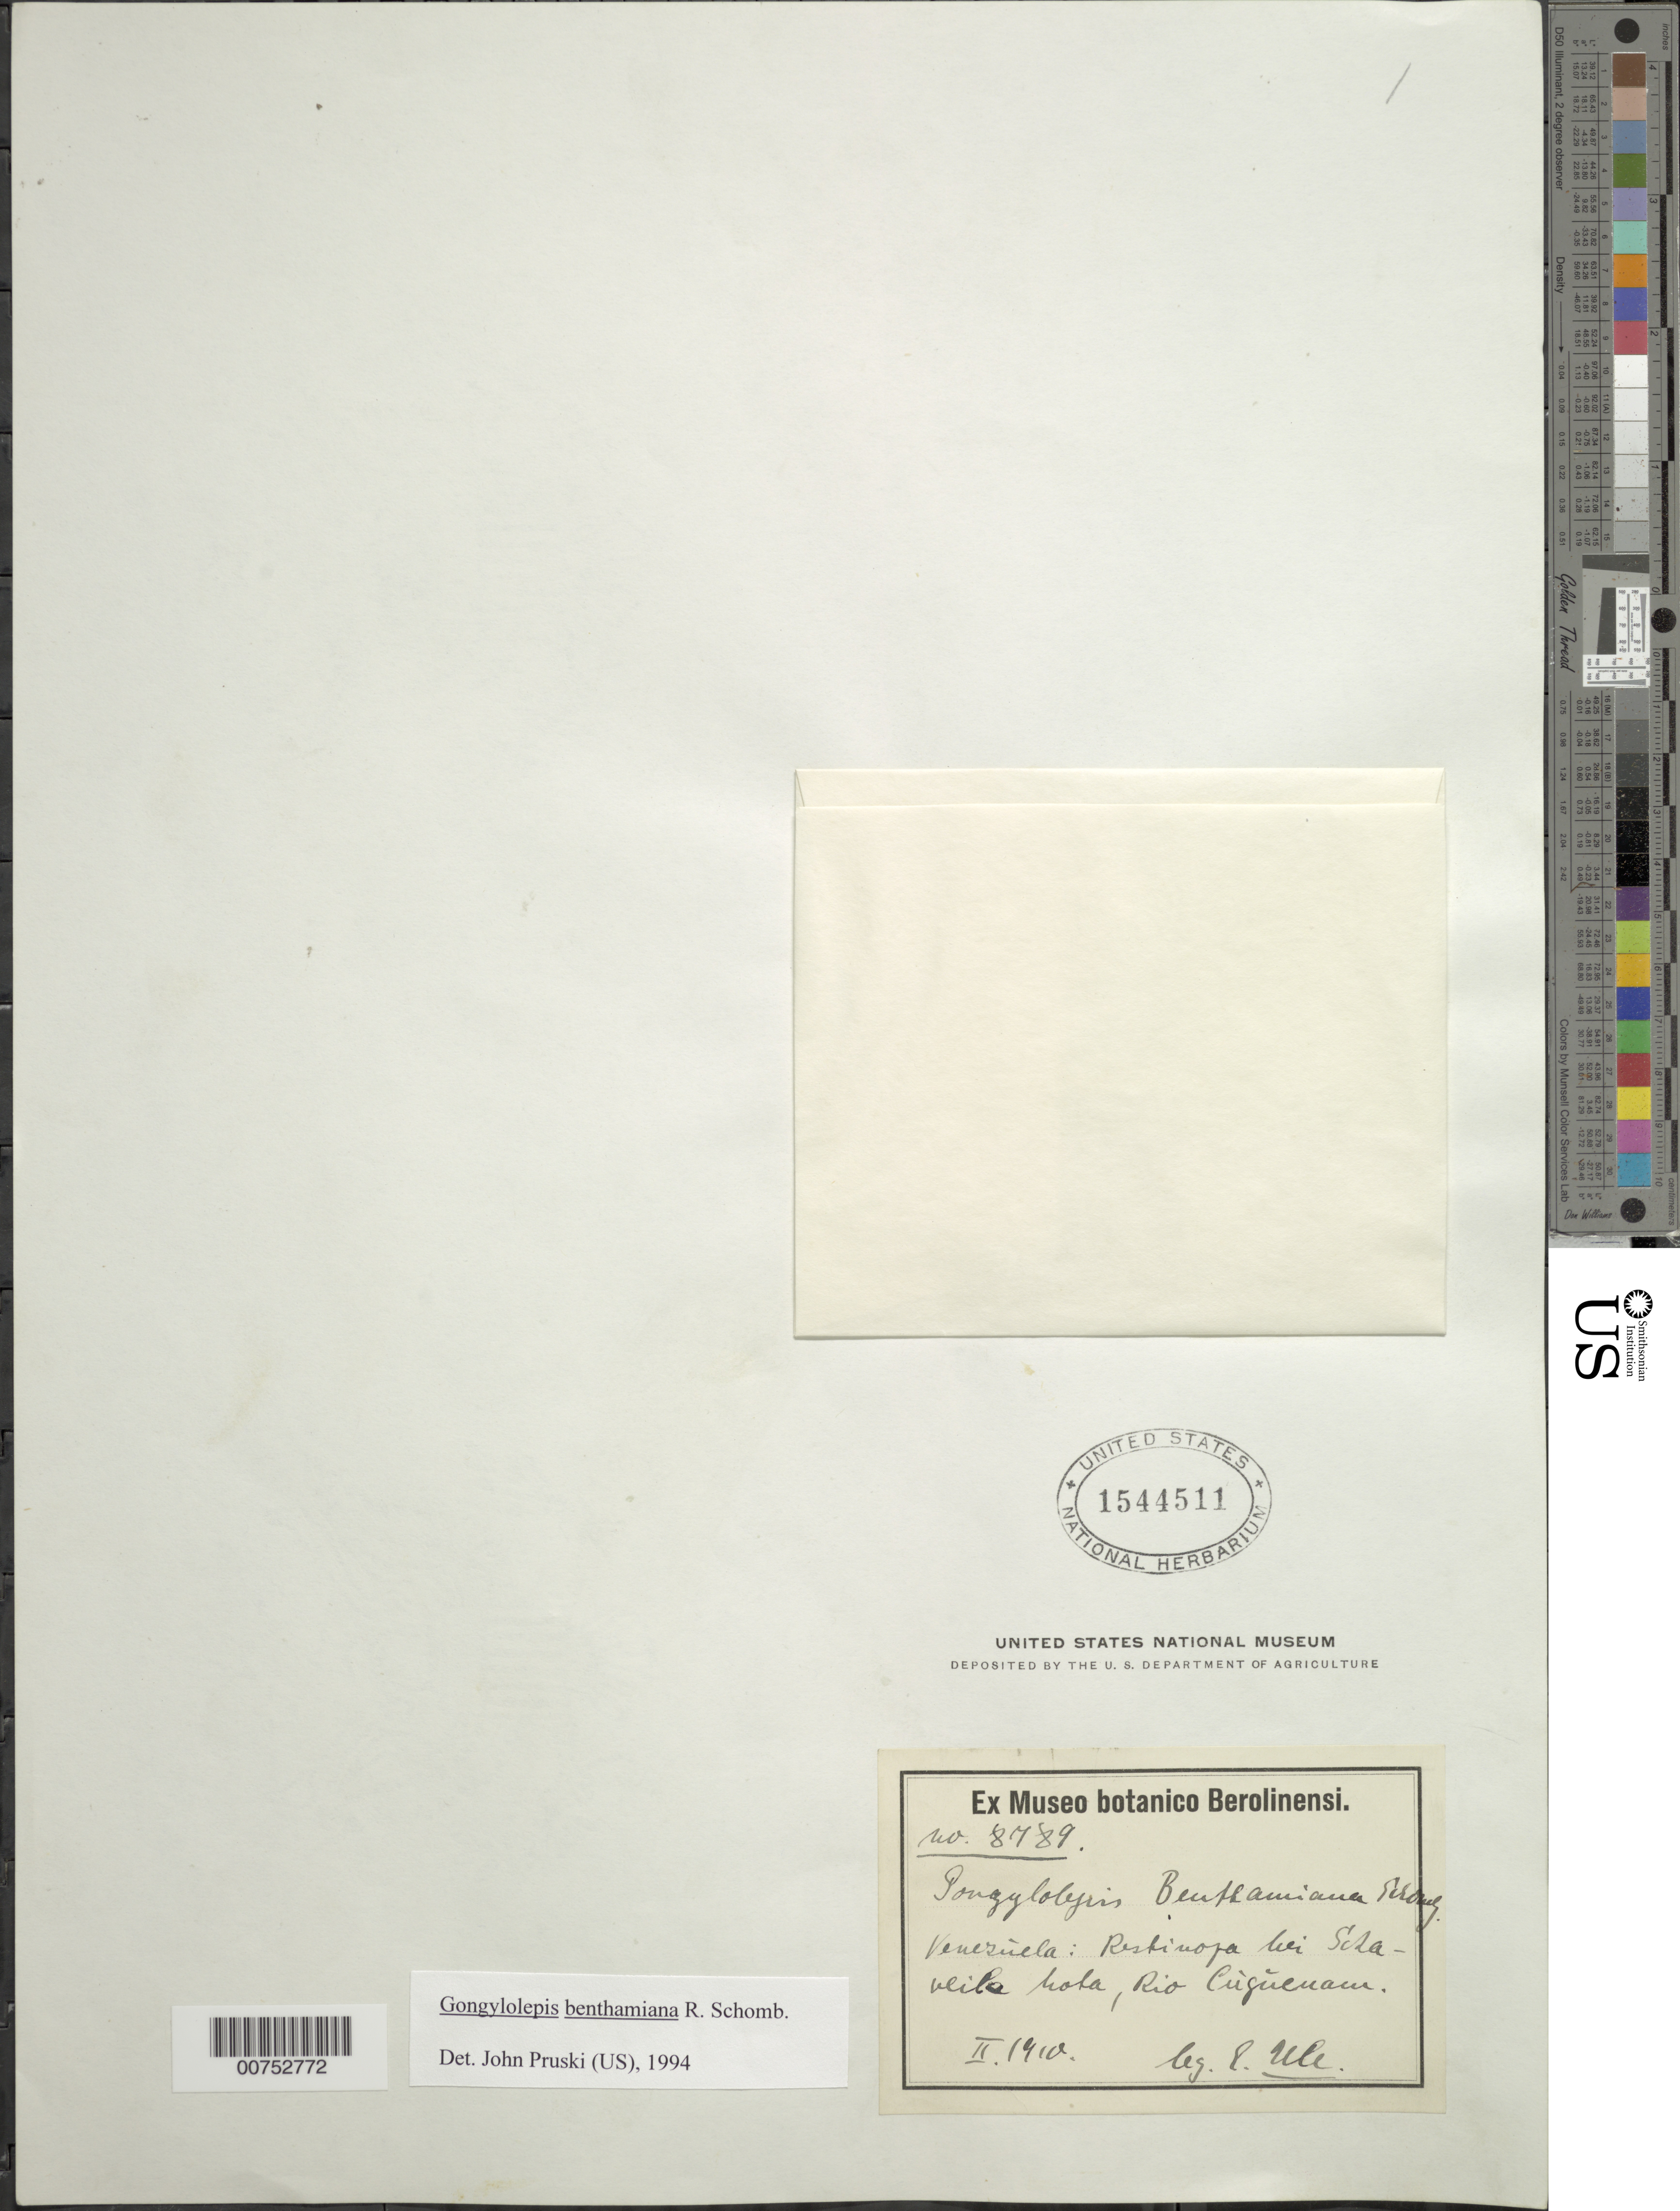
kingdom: Plantae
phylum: Tracheophyta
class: Magnoliopsida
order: Asterales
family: Asteraceae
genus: Gongylolepis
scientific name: Gongylolepis benthamiana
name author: R.H. Schomb.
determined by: Funk, Vicki A., (BOT), Smithsonian Institution - National Museum of Natural History (UNITED STATES)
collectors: E. H. Ule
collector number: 8789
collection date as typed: Feb-10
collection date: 1910-02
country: Venezuela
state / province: Bolívar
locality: Río Cuquenáan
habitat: Restinga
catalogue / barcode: US 1544511